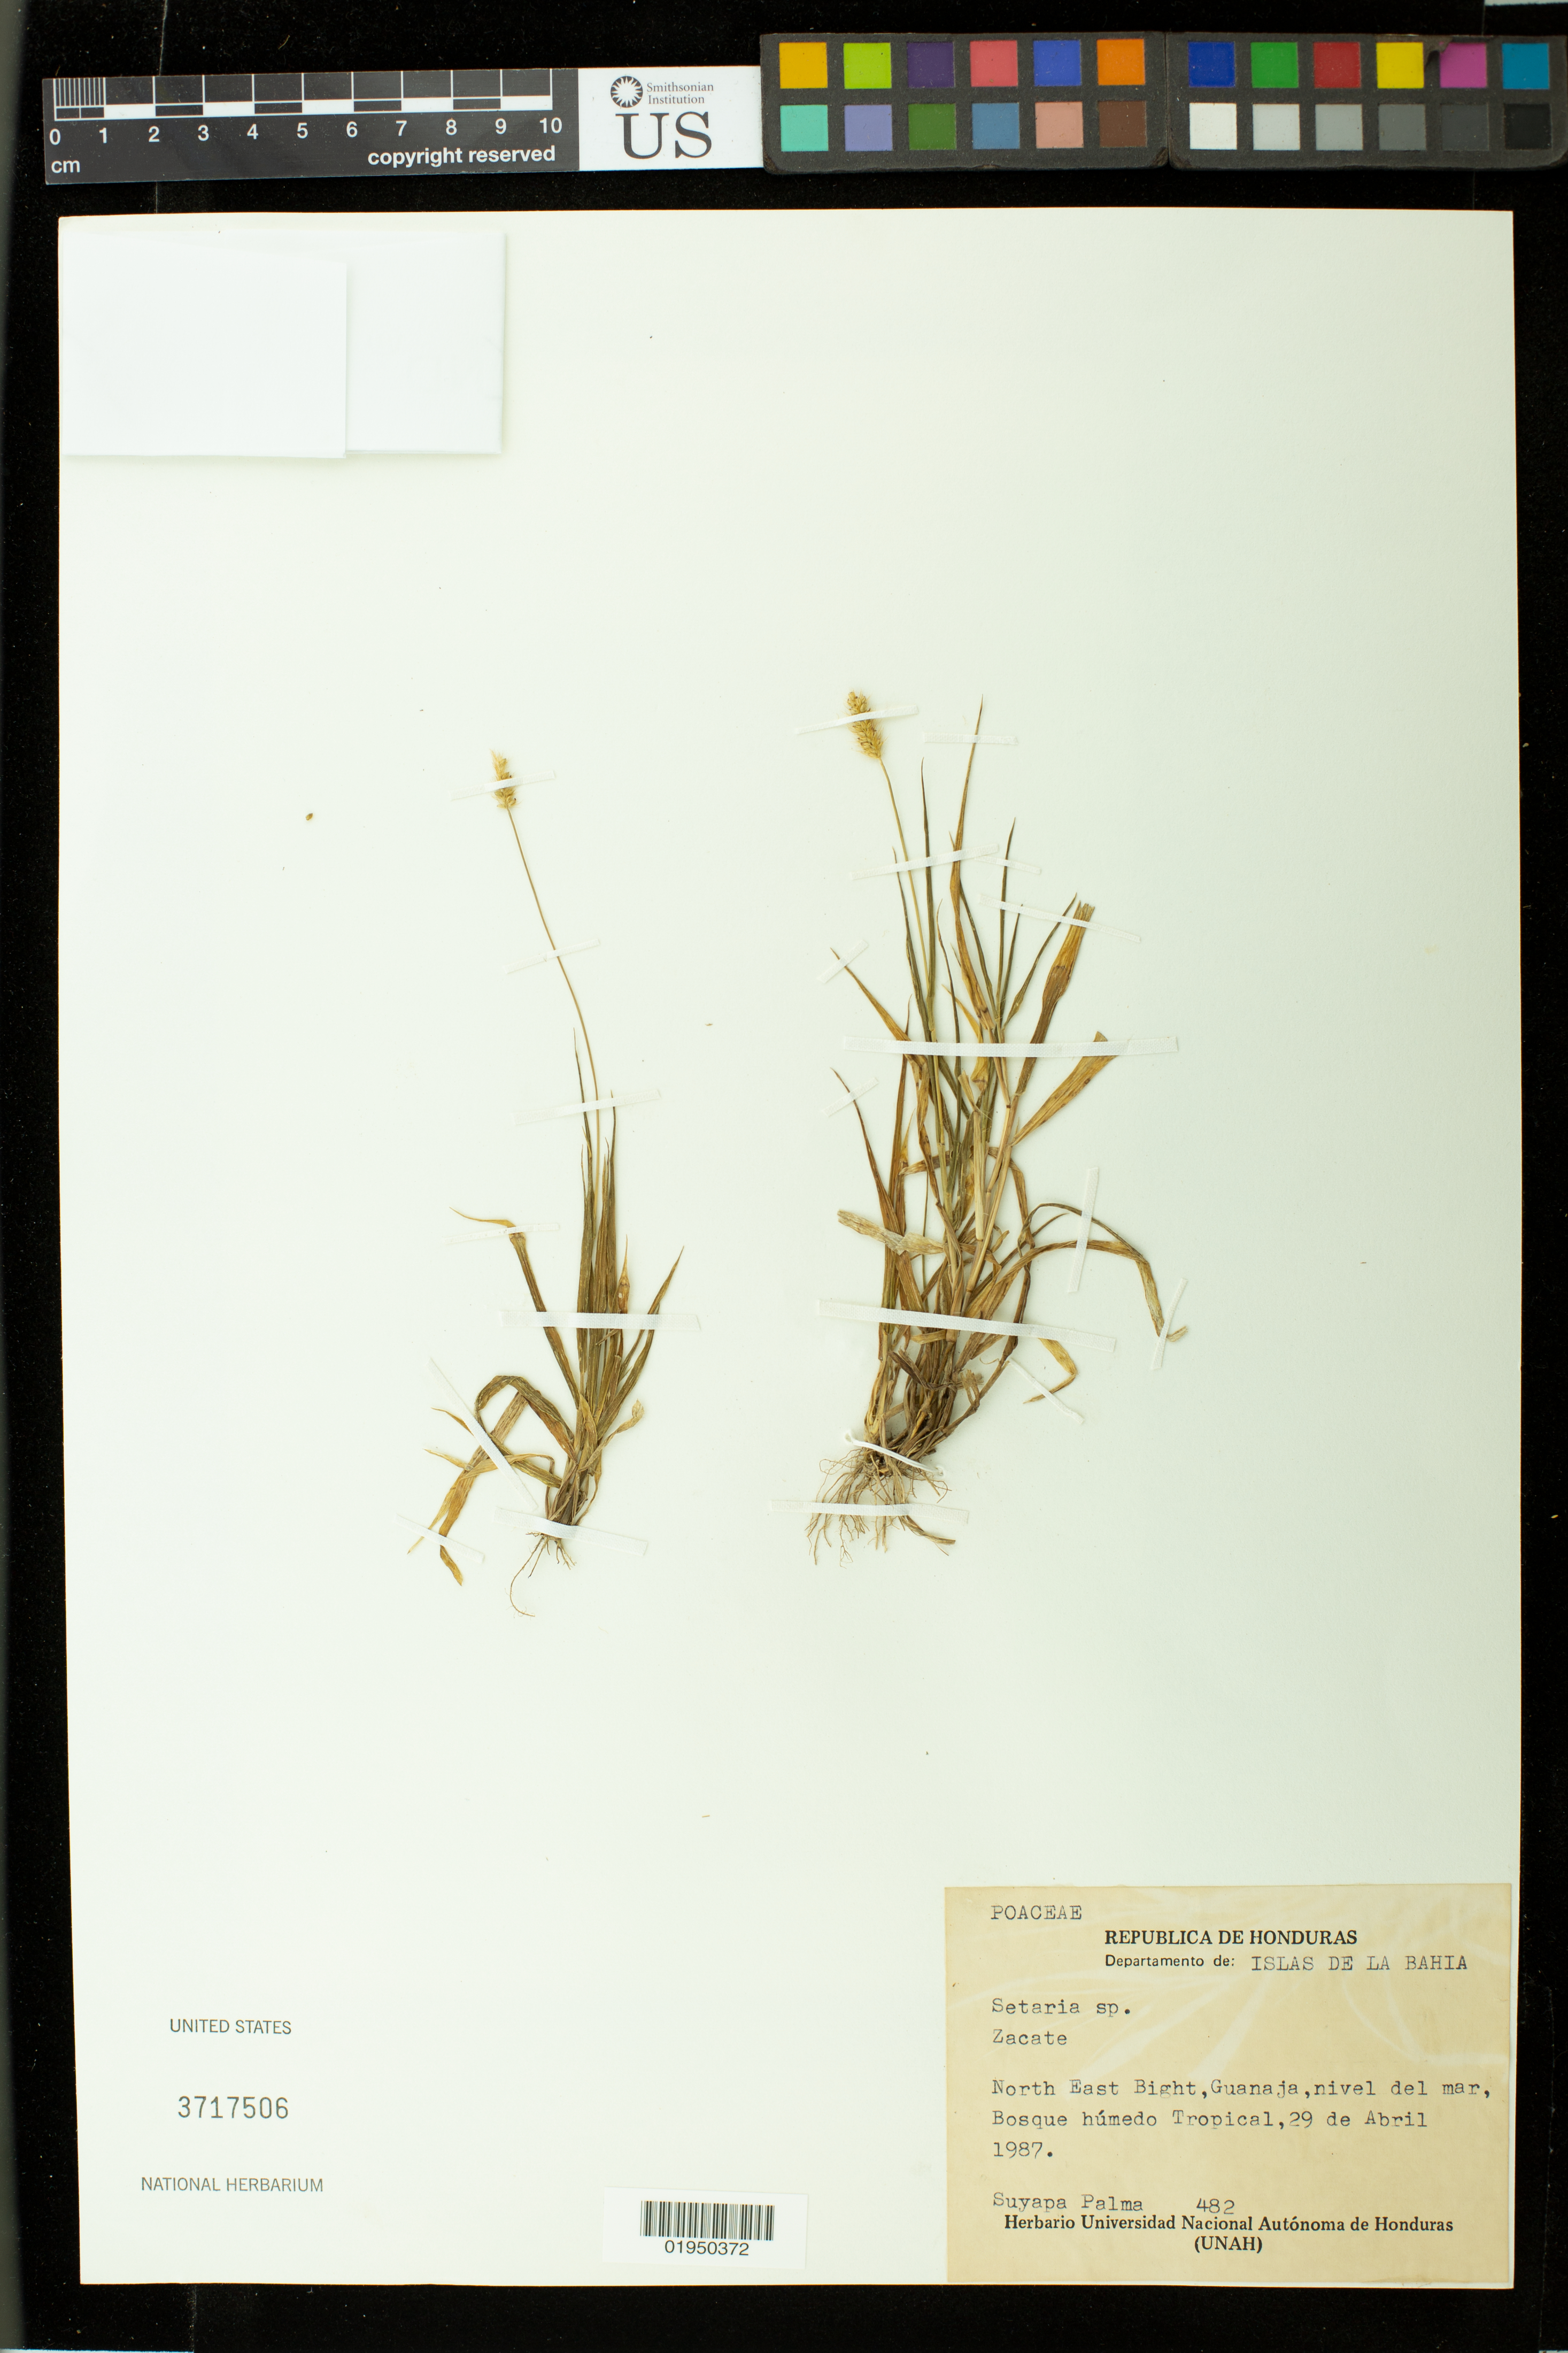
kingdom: Plantae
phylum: Tracheophyta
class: Liliopsida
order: Poales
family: Poaceae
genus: Setaria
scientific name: Setaria sp.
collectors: S. Palma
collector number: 482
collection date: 1987-04-29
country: Honduras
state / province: Islas de la Bahía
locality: North East Bight, Guanaja, nivel del mar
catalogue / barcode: US 3717506